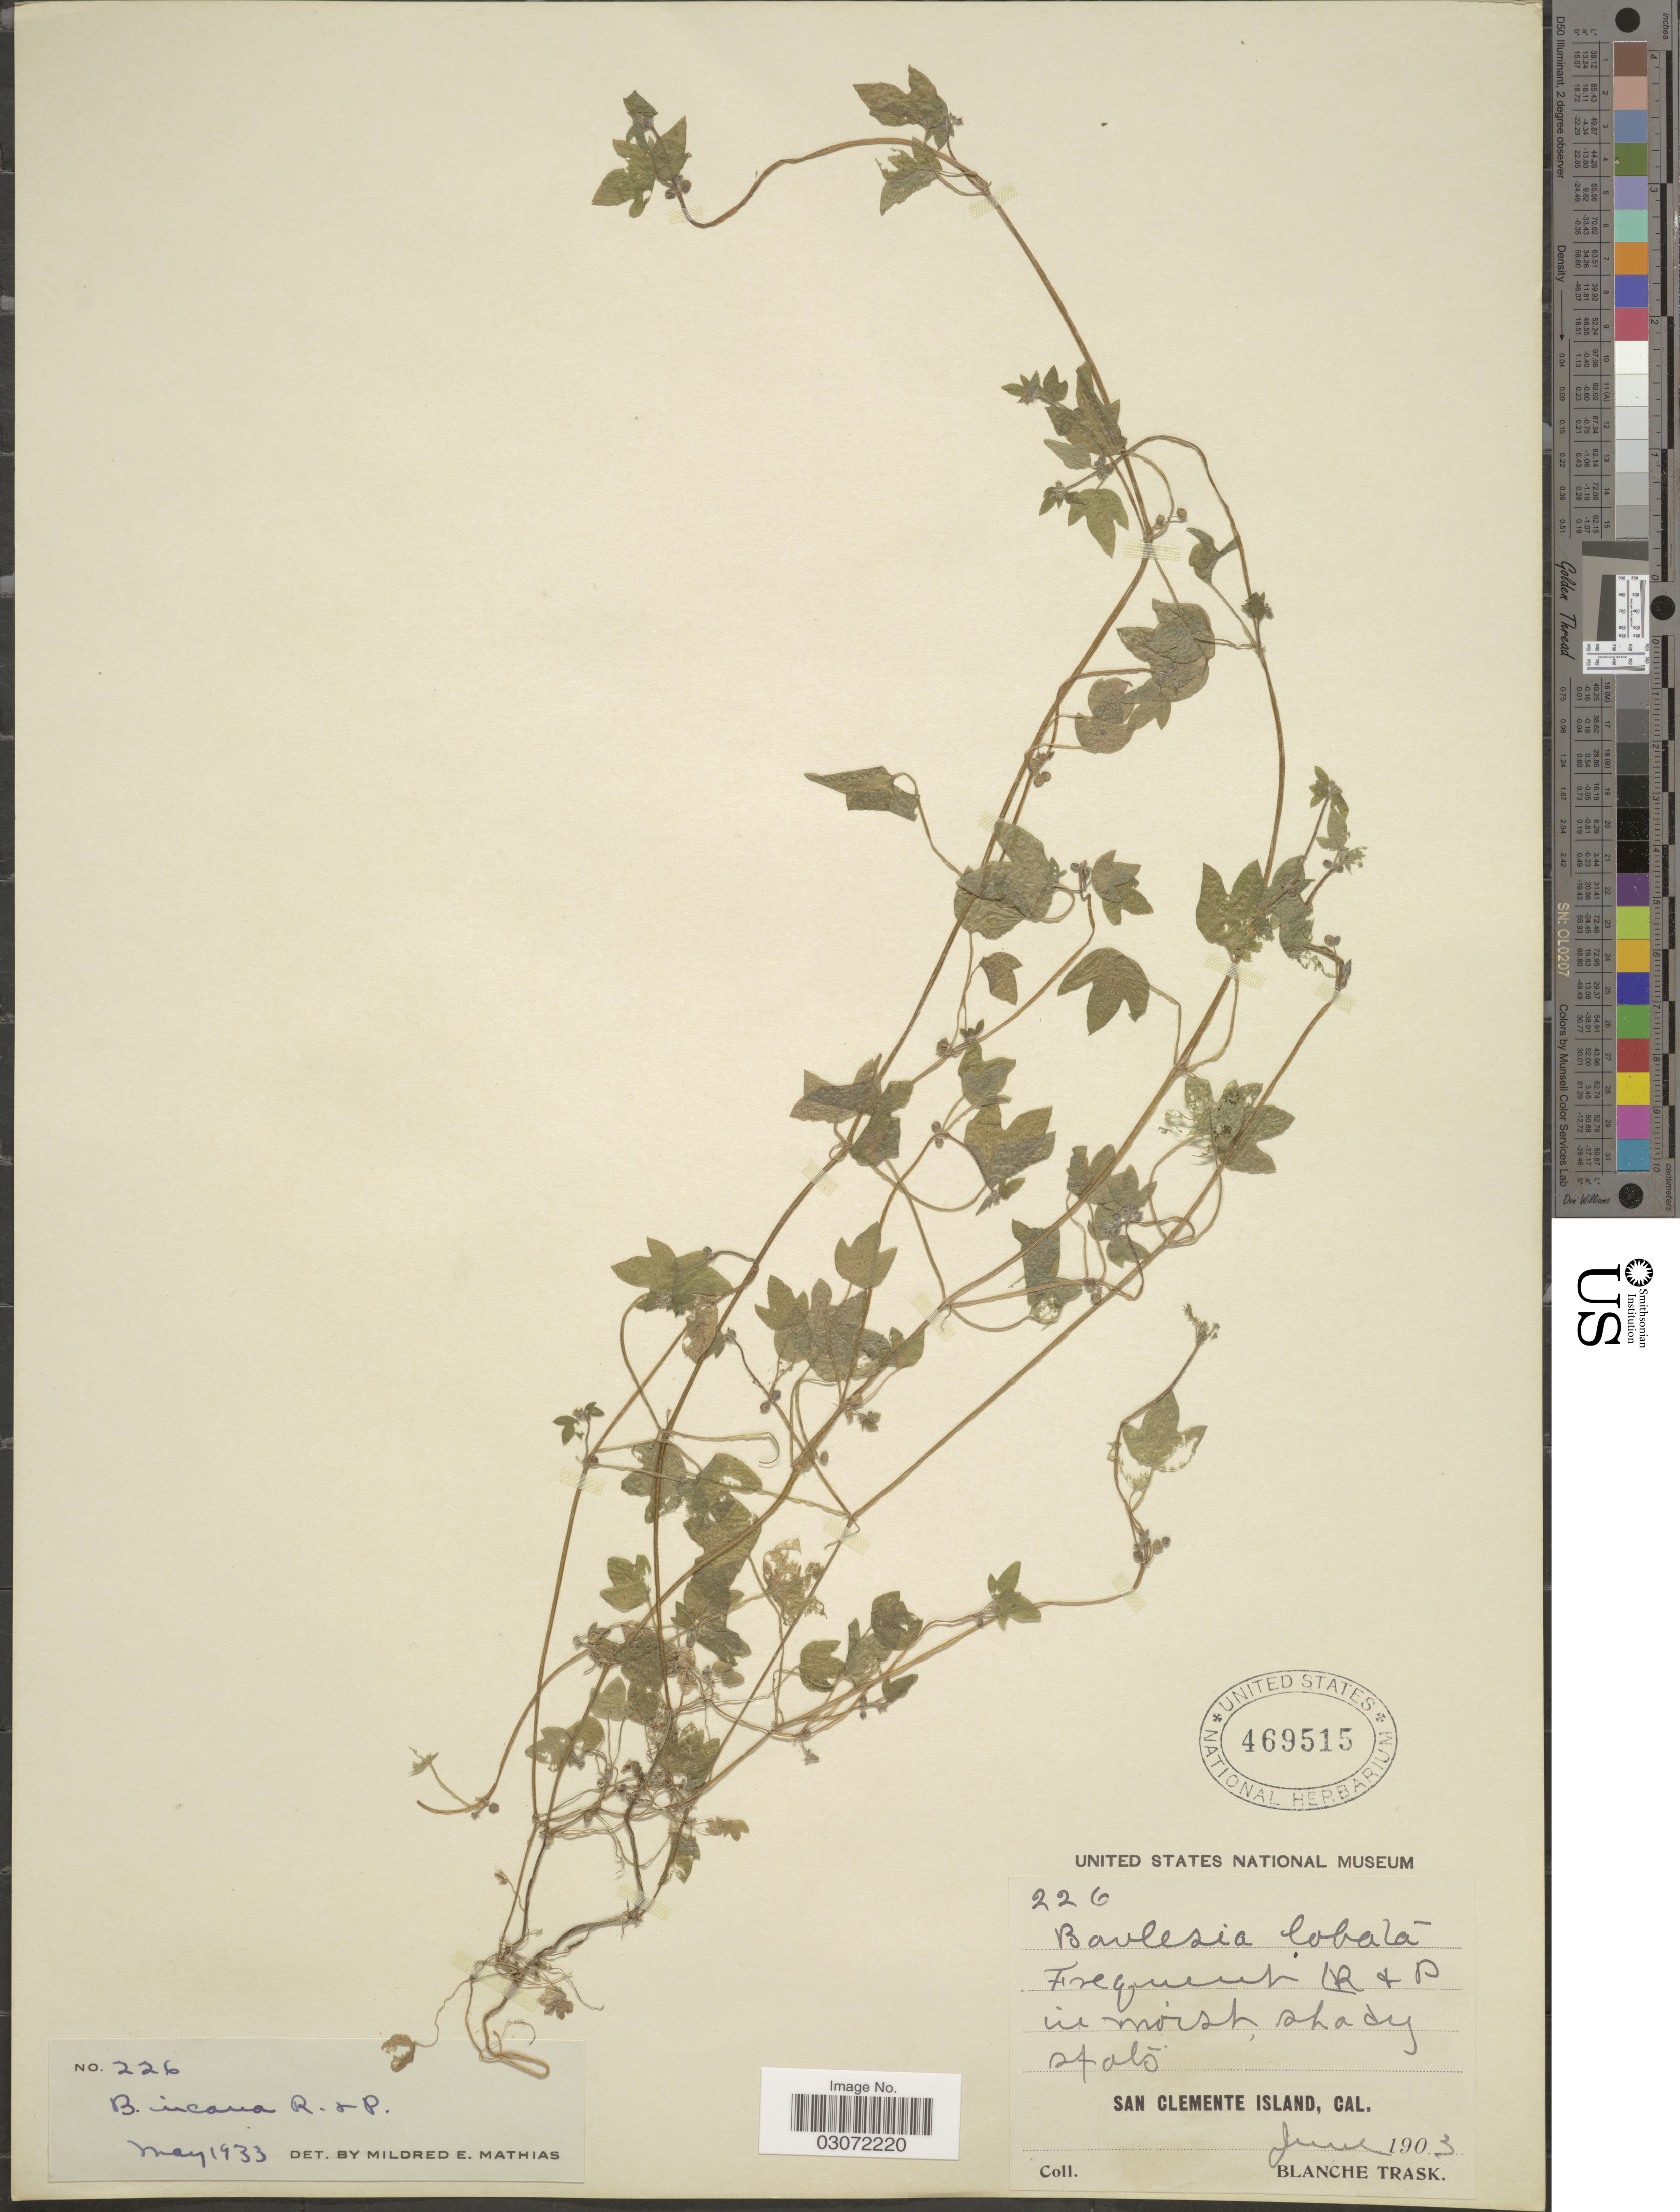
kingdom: Plantae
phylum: Tracheophyta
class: Magnoliopsida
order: Apiales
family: Apiaceae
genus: Bowlesia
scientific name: Bowlesia incana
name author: Ruiz & Pav.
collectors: B. Trask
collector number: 226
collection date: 1903-06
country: United States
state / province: California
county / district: Los Angeles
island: San Clemente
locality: San Clemente Island.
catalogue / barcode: US 469515